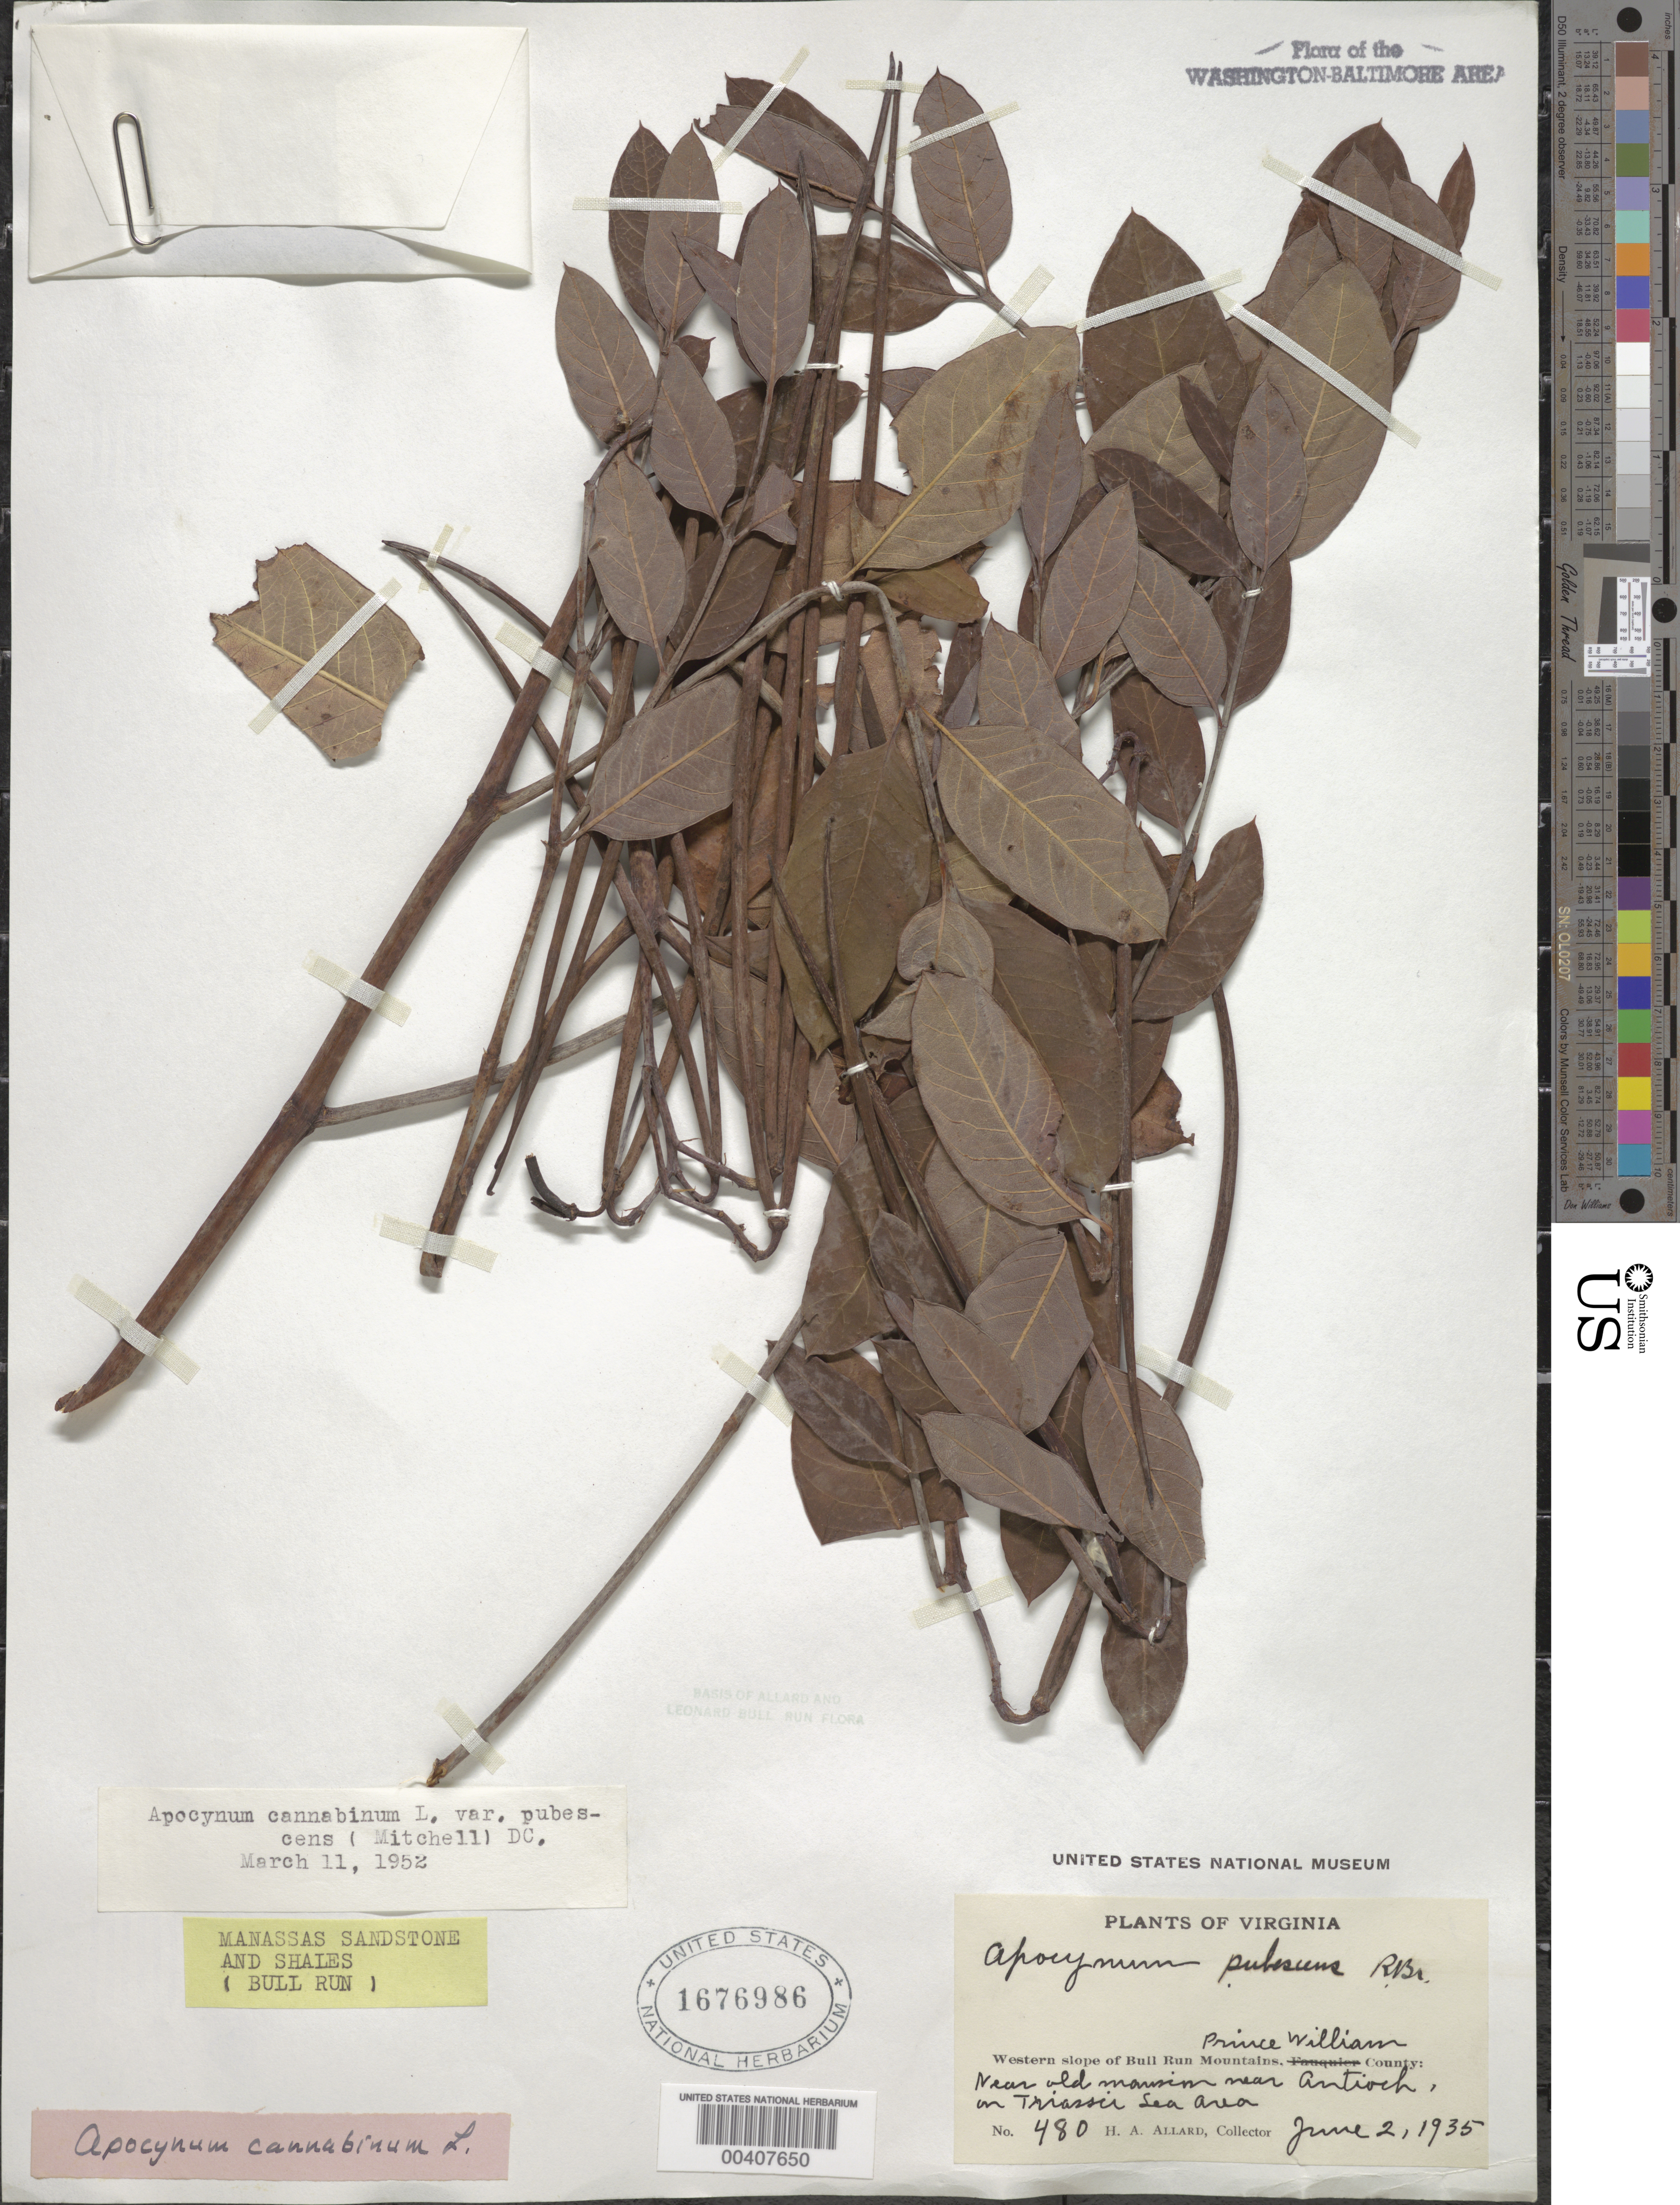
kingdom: Plantae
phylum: Tracheophyta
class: Magnoliopsida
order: Gentianales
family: Apocynaceae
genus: Apocynum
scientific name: Apocynum cannabinum var. pubescens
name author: (Mitch. ex R. Br.) A. DC.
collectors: H. A. Allard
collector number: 480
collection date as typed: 02 Jun 1935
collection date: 1935-06-02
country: United States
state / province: Virginia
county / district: Prince William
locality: Near Antioch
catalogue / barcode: US 1676986